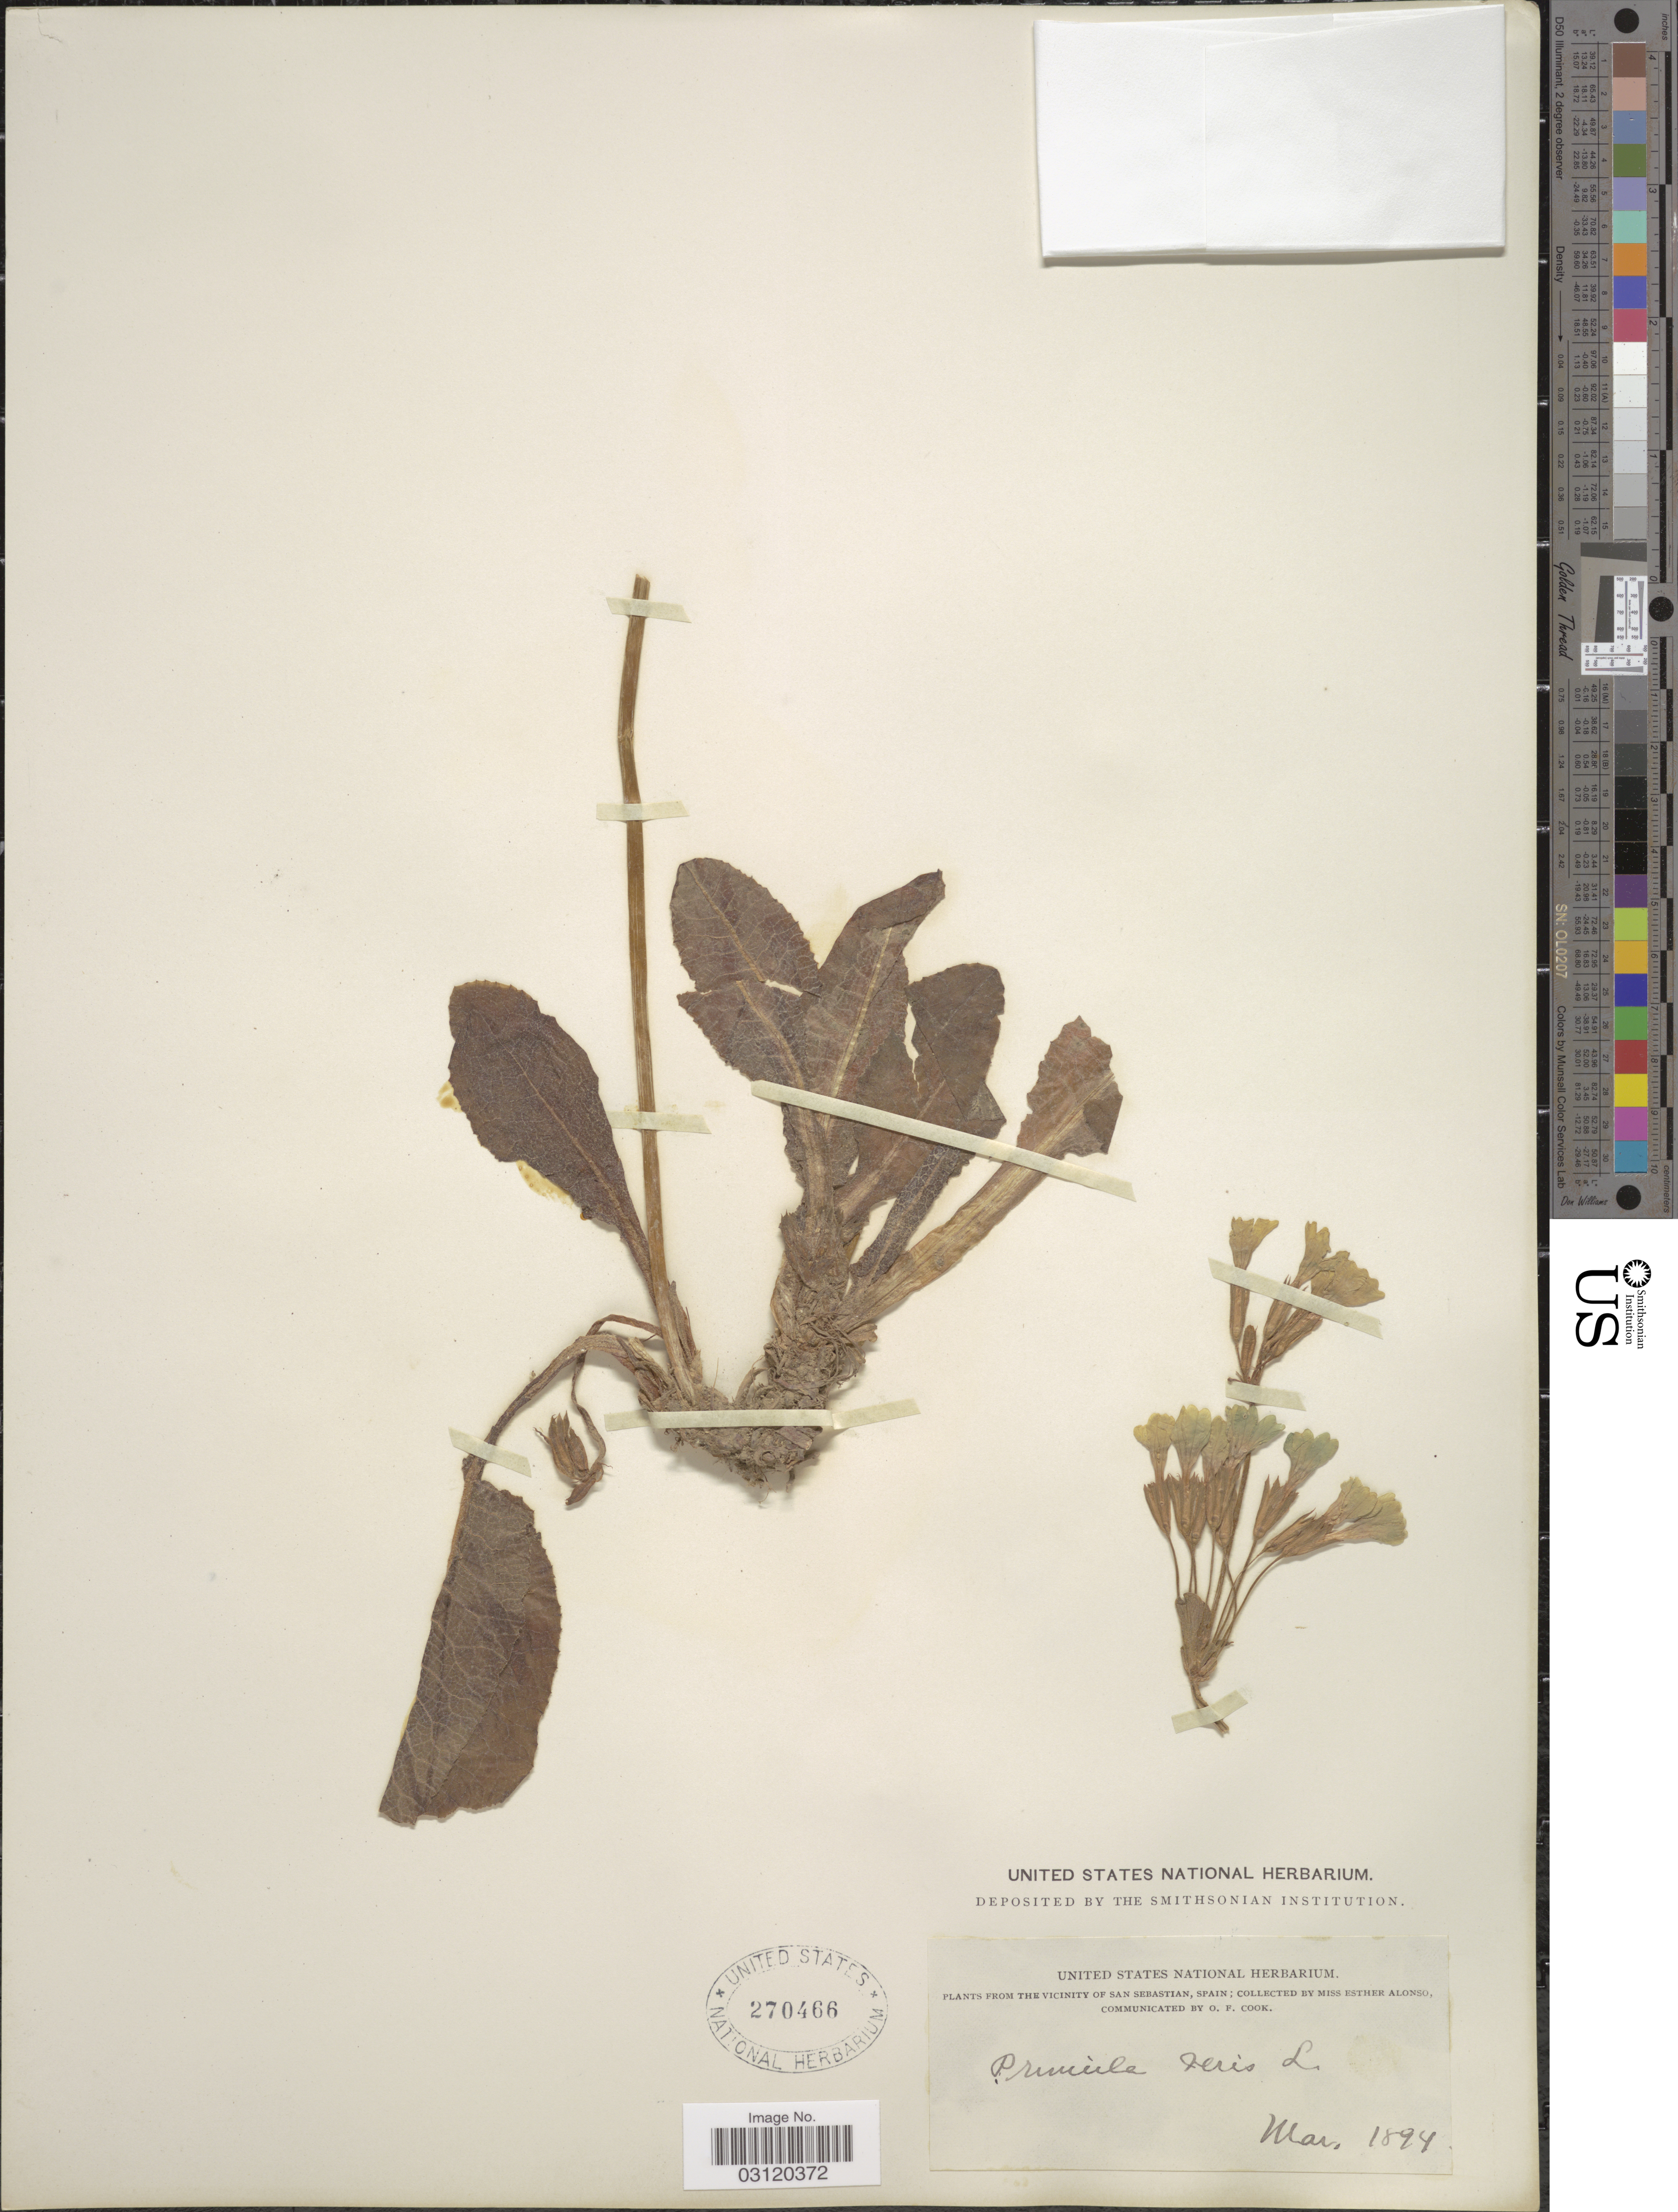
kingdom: Plantae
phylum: Tracheophyta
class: Magnoliopsida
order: Ericales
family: Primulaceae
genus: Primula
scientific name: Primula veris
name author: L.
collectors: E. Alonso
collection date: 1894-03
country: Spain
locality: Vicinity of San Sebastian.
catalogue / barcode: US 270466